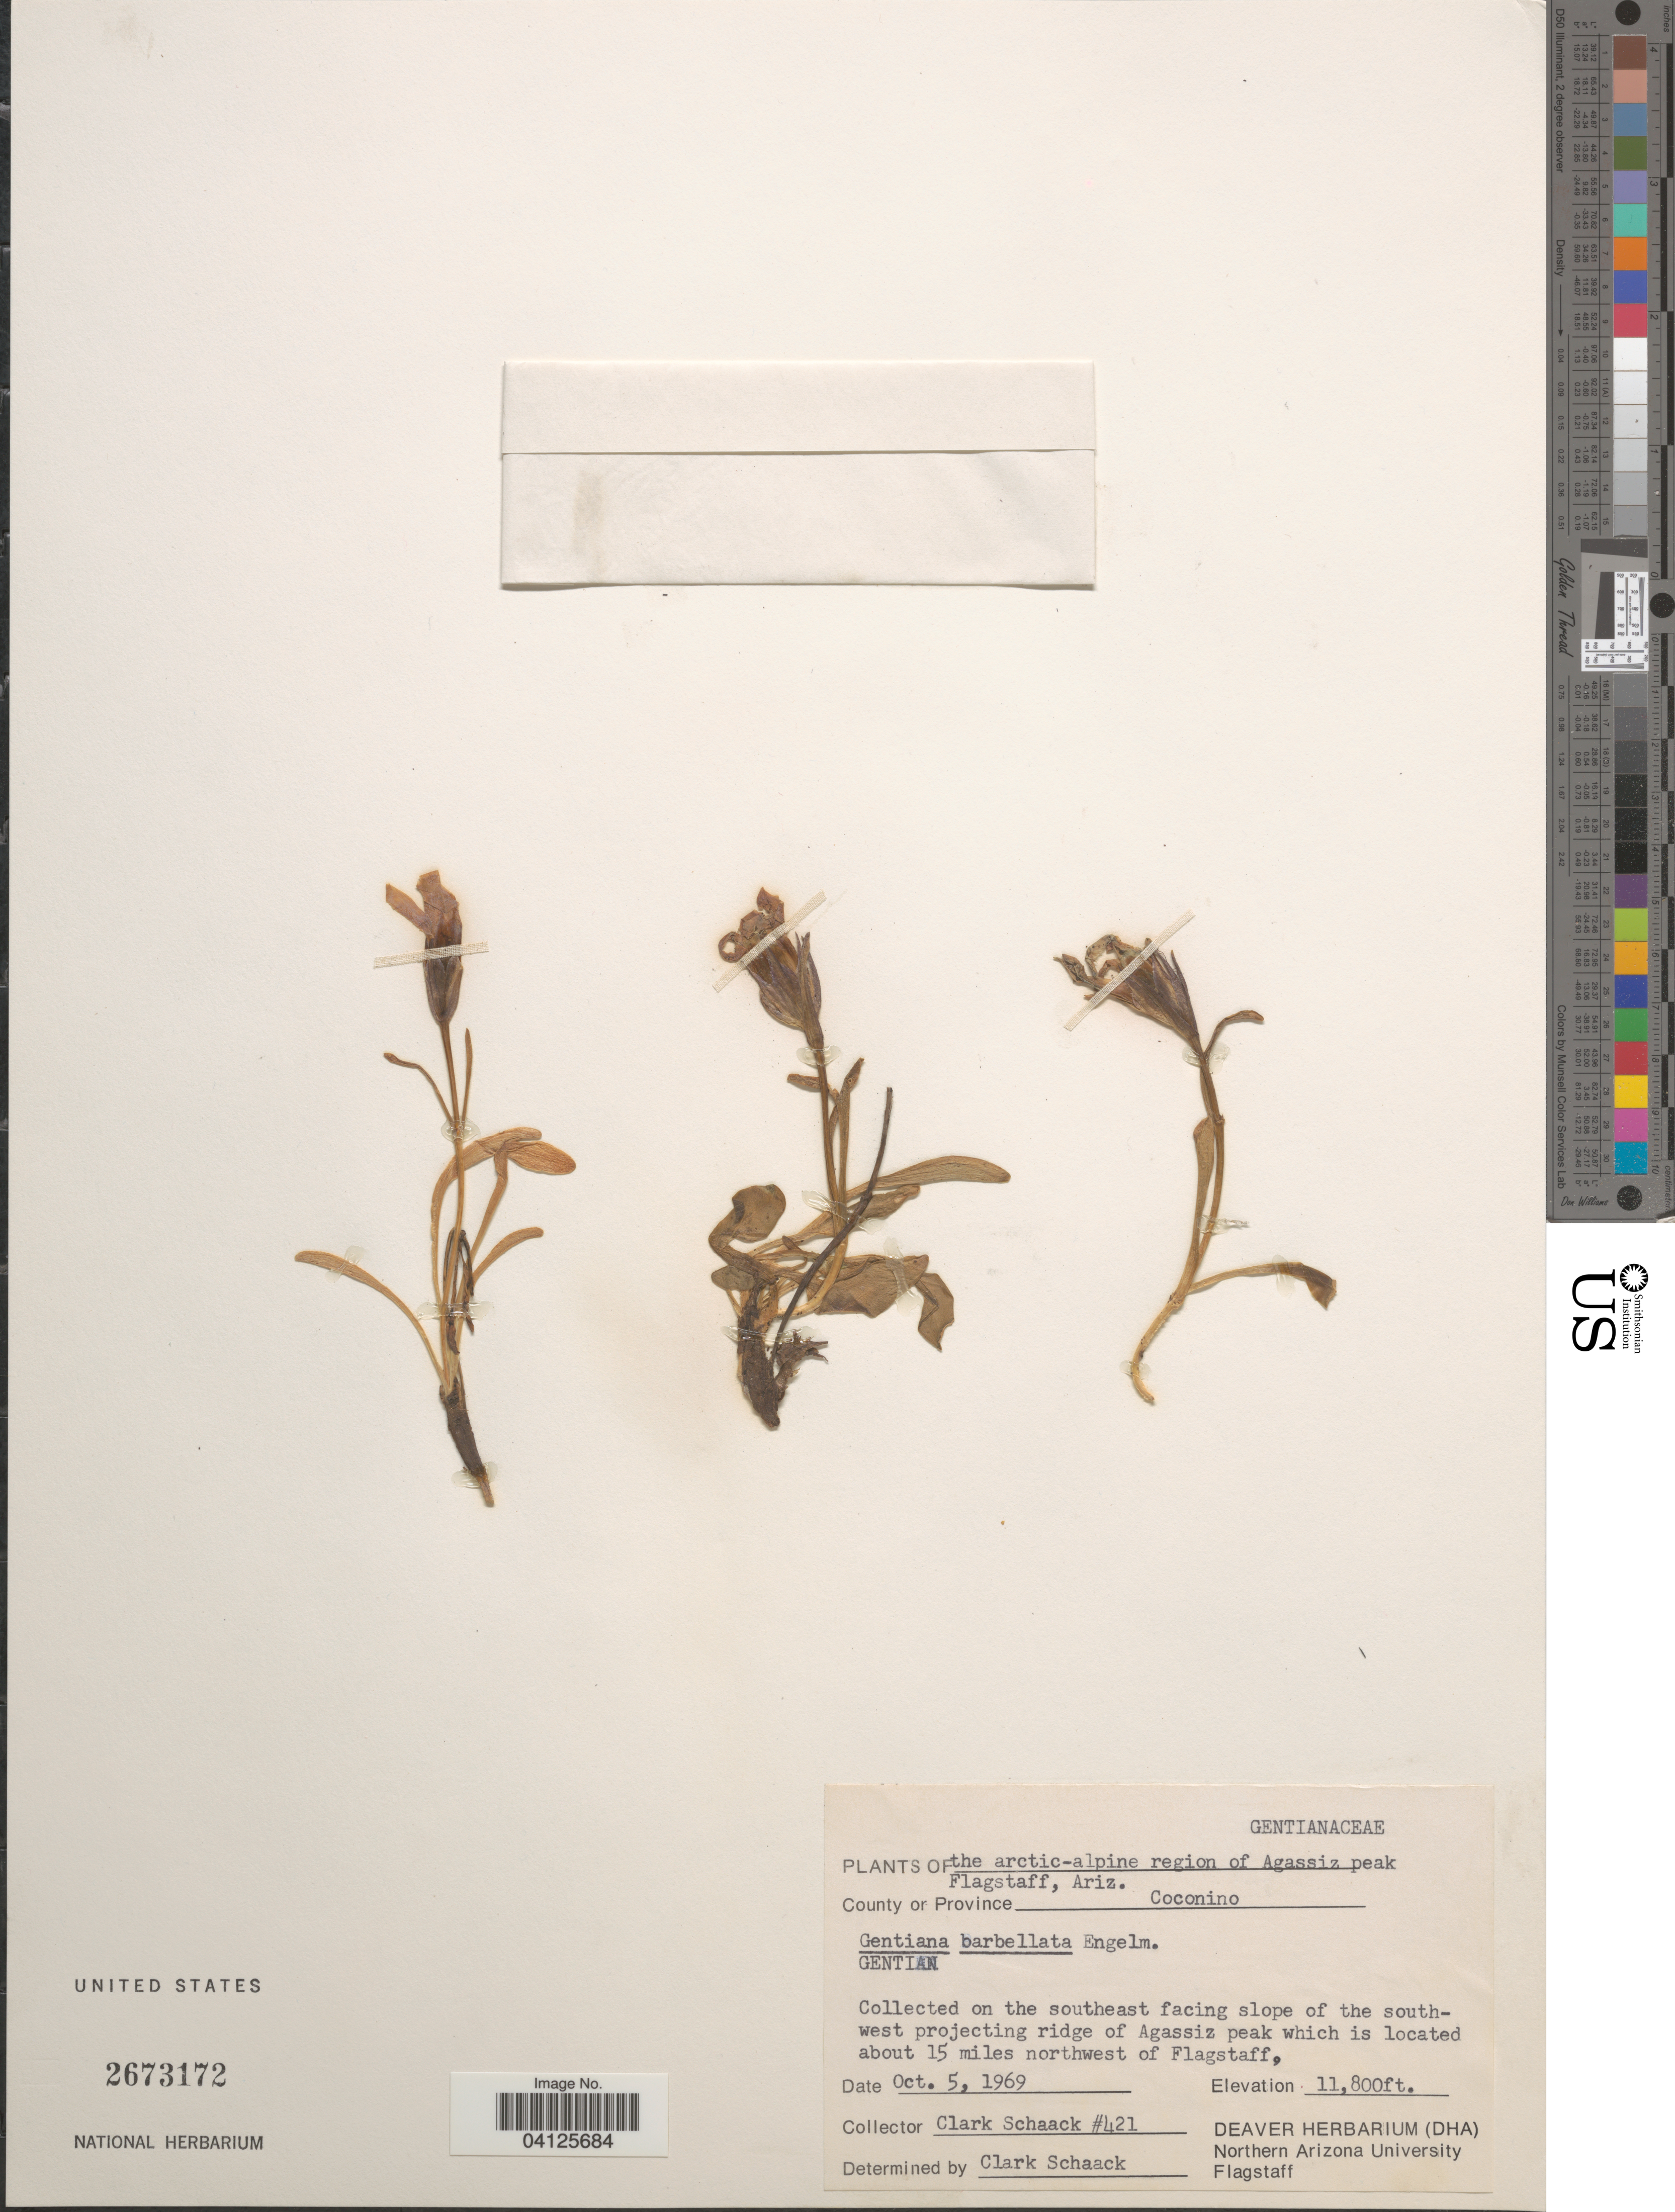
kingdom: Plantae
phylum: Tracheophyta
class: Magnoliopsida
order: Gentianales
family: Gentianaceae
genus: Gentiana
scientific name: Gentiana barbellata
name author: Engelm.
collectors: C. G. Schaack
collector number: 421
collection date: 1969-10-05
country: United States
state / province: Arizona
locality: The arctic-alpine region of Agassiz peak Flagstaff. County or Province Coconino. On the southeast facing slope of the southwest projecting ridge of Agassiz peak which is located about 15 miles northwest of Flagstaff.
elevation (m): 3597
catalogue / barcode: US 2673172